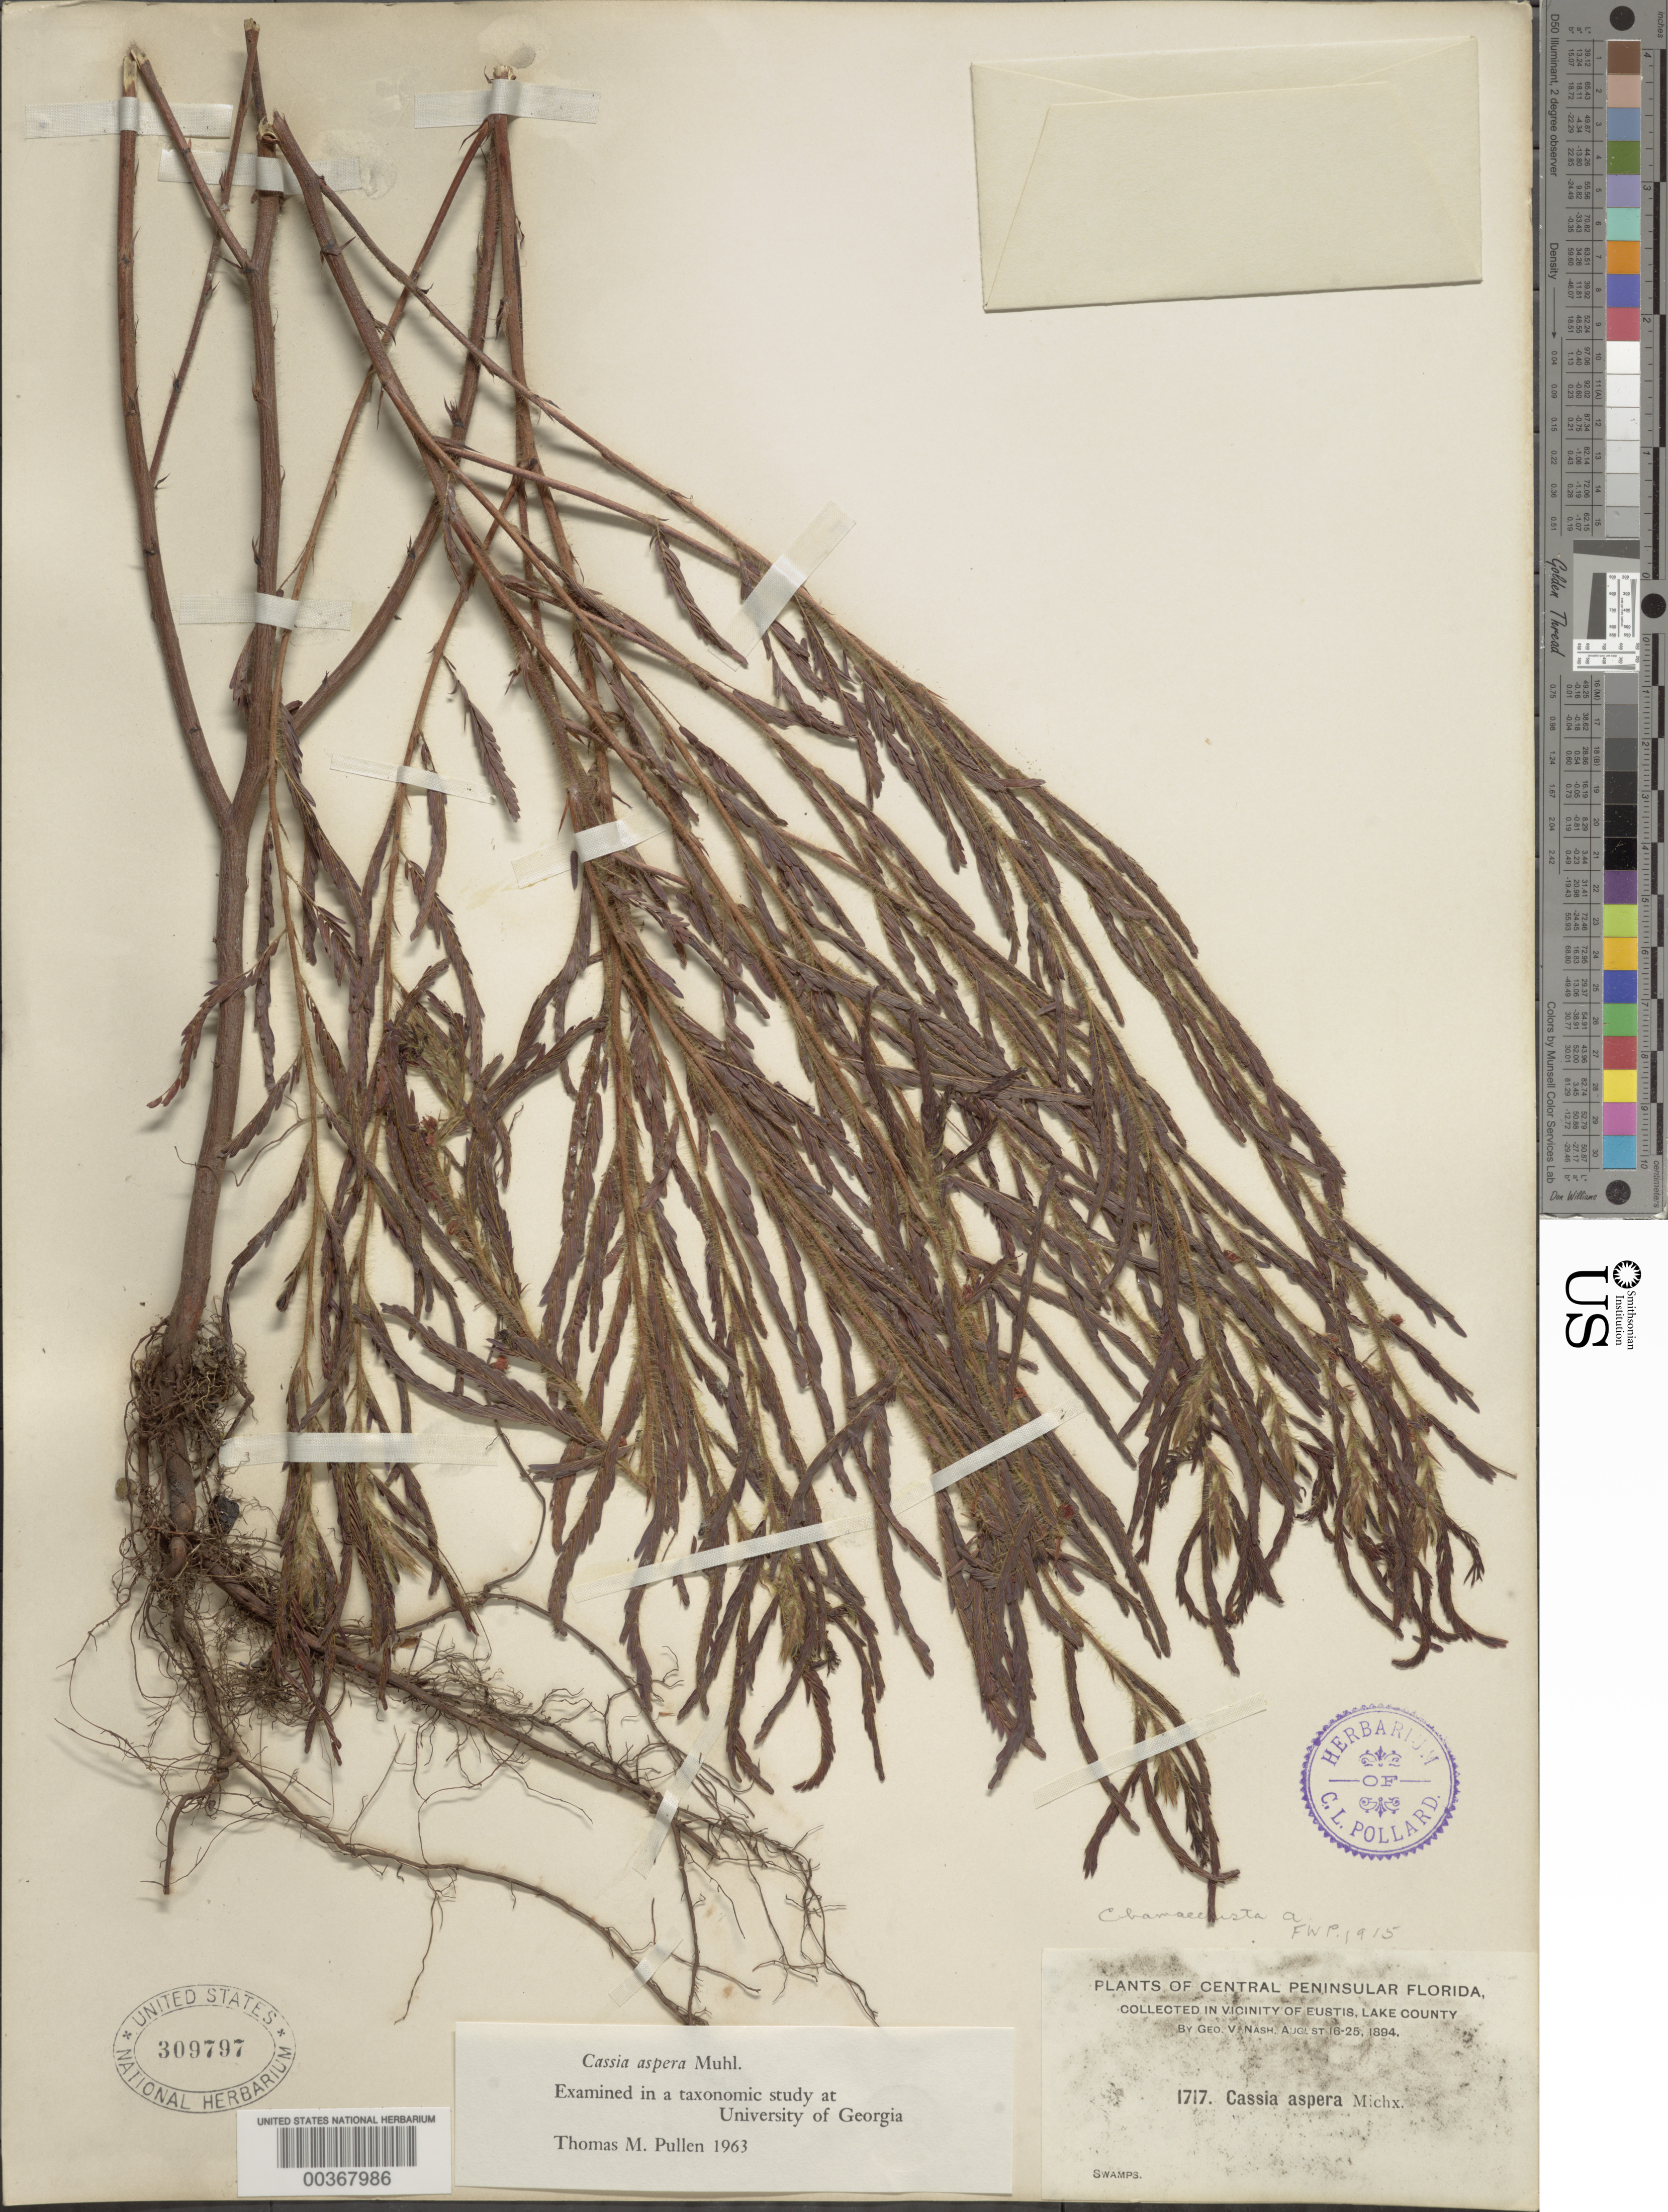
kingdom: Plantae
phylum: Tracheophyta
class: Magnoliopsida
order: Fabales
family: Fabaceae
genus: Chamaecrista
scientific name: Chamaecrista nictitans var. aspera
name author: (Muhl. ex Elliot) H.S. Irwin & Barneby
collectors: G. V. Nash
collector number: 1717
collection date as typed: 16 Aug 1894 to 25 Aug 1894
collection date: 1894-08-16/1894-08-25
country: United States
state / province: Florida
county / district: Lake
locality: In vicinity of eustis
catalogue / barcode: US 309797